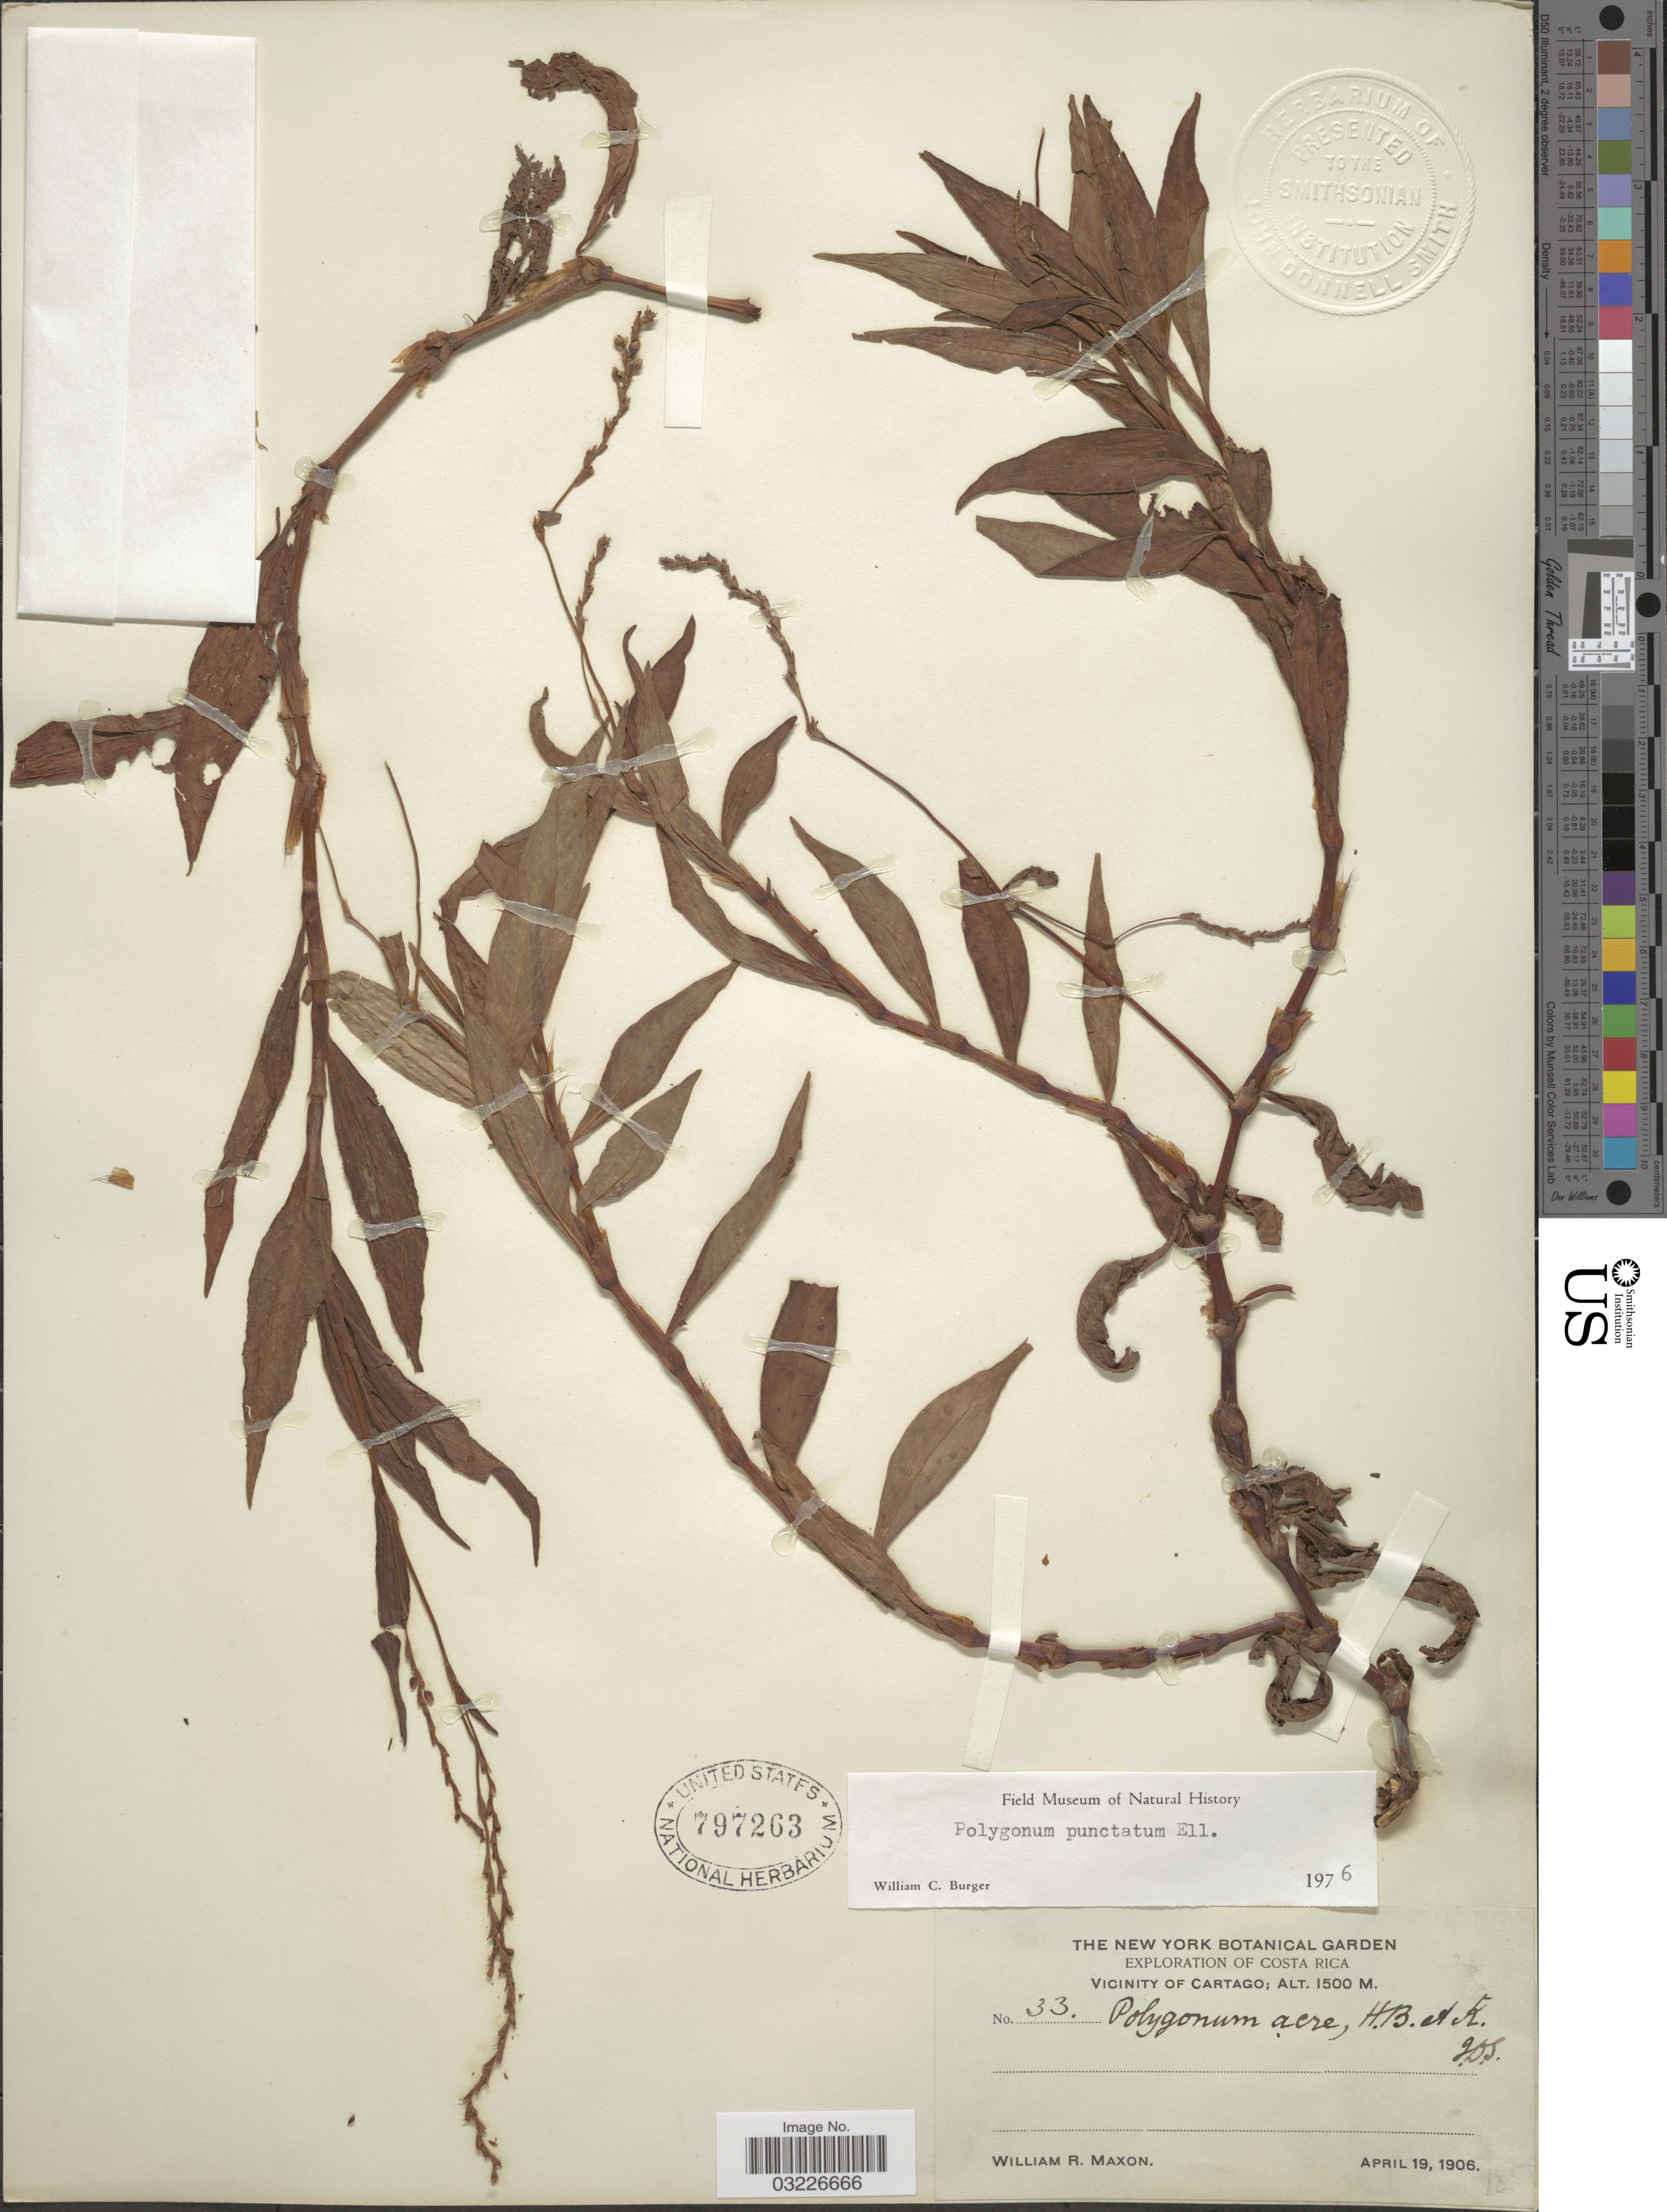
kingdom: Plantae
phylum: Tracheophyta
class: Magnoliopsida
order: Caryophyllales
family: Polygonaceae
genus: Persicaria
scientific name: Persicaria punctata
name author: (Elliott) Small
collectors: W. R. Maxon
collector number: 33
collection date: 1906-04-19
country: Costa Rica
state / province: Cartago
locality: Vicinity of Cartago.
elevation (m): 1500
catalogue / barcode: US 797263